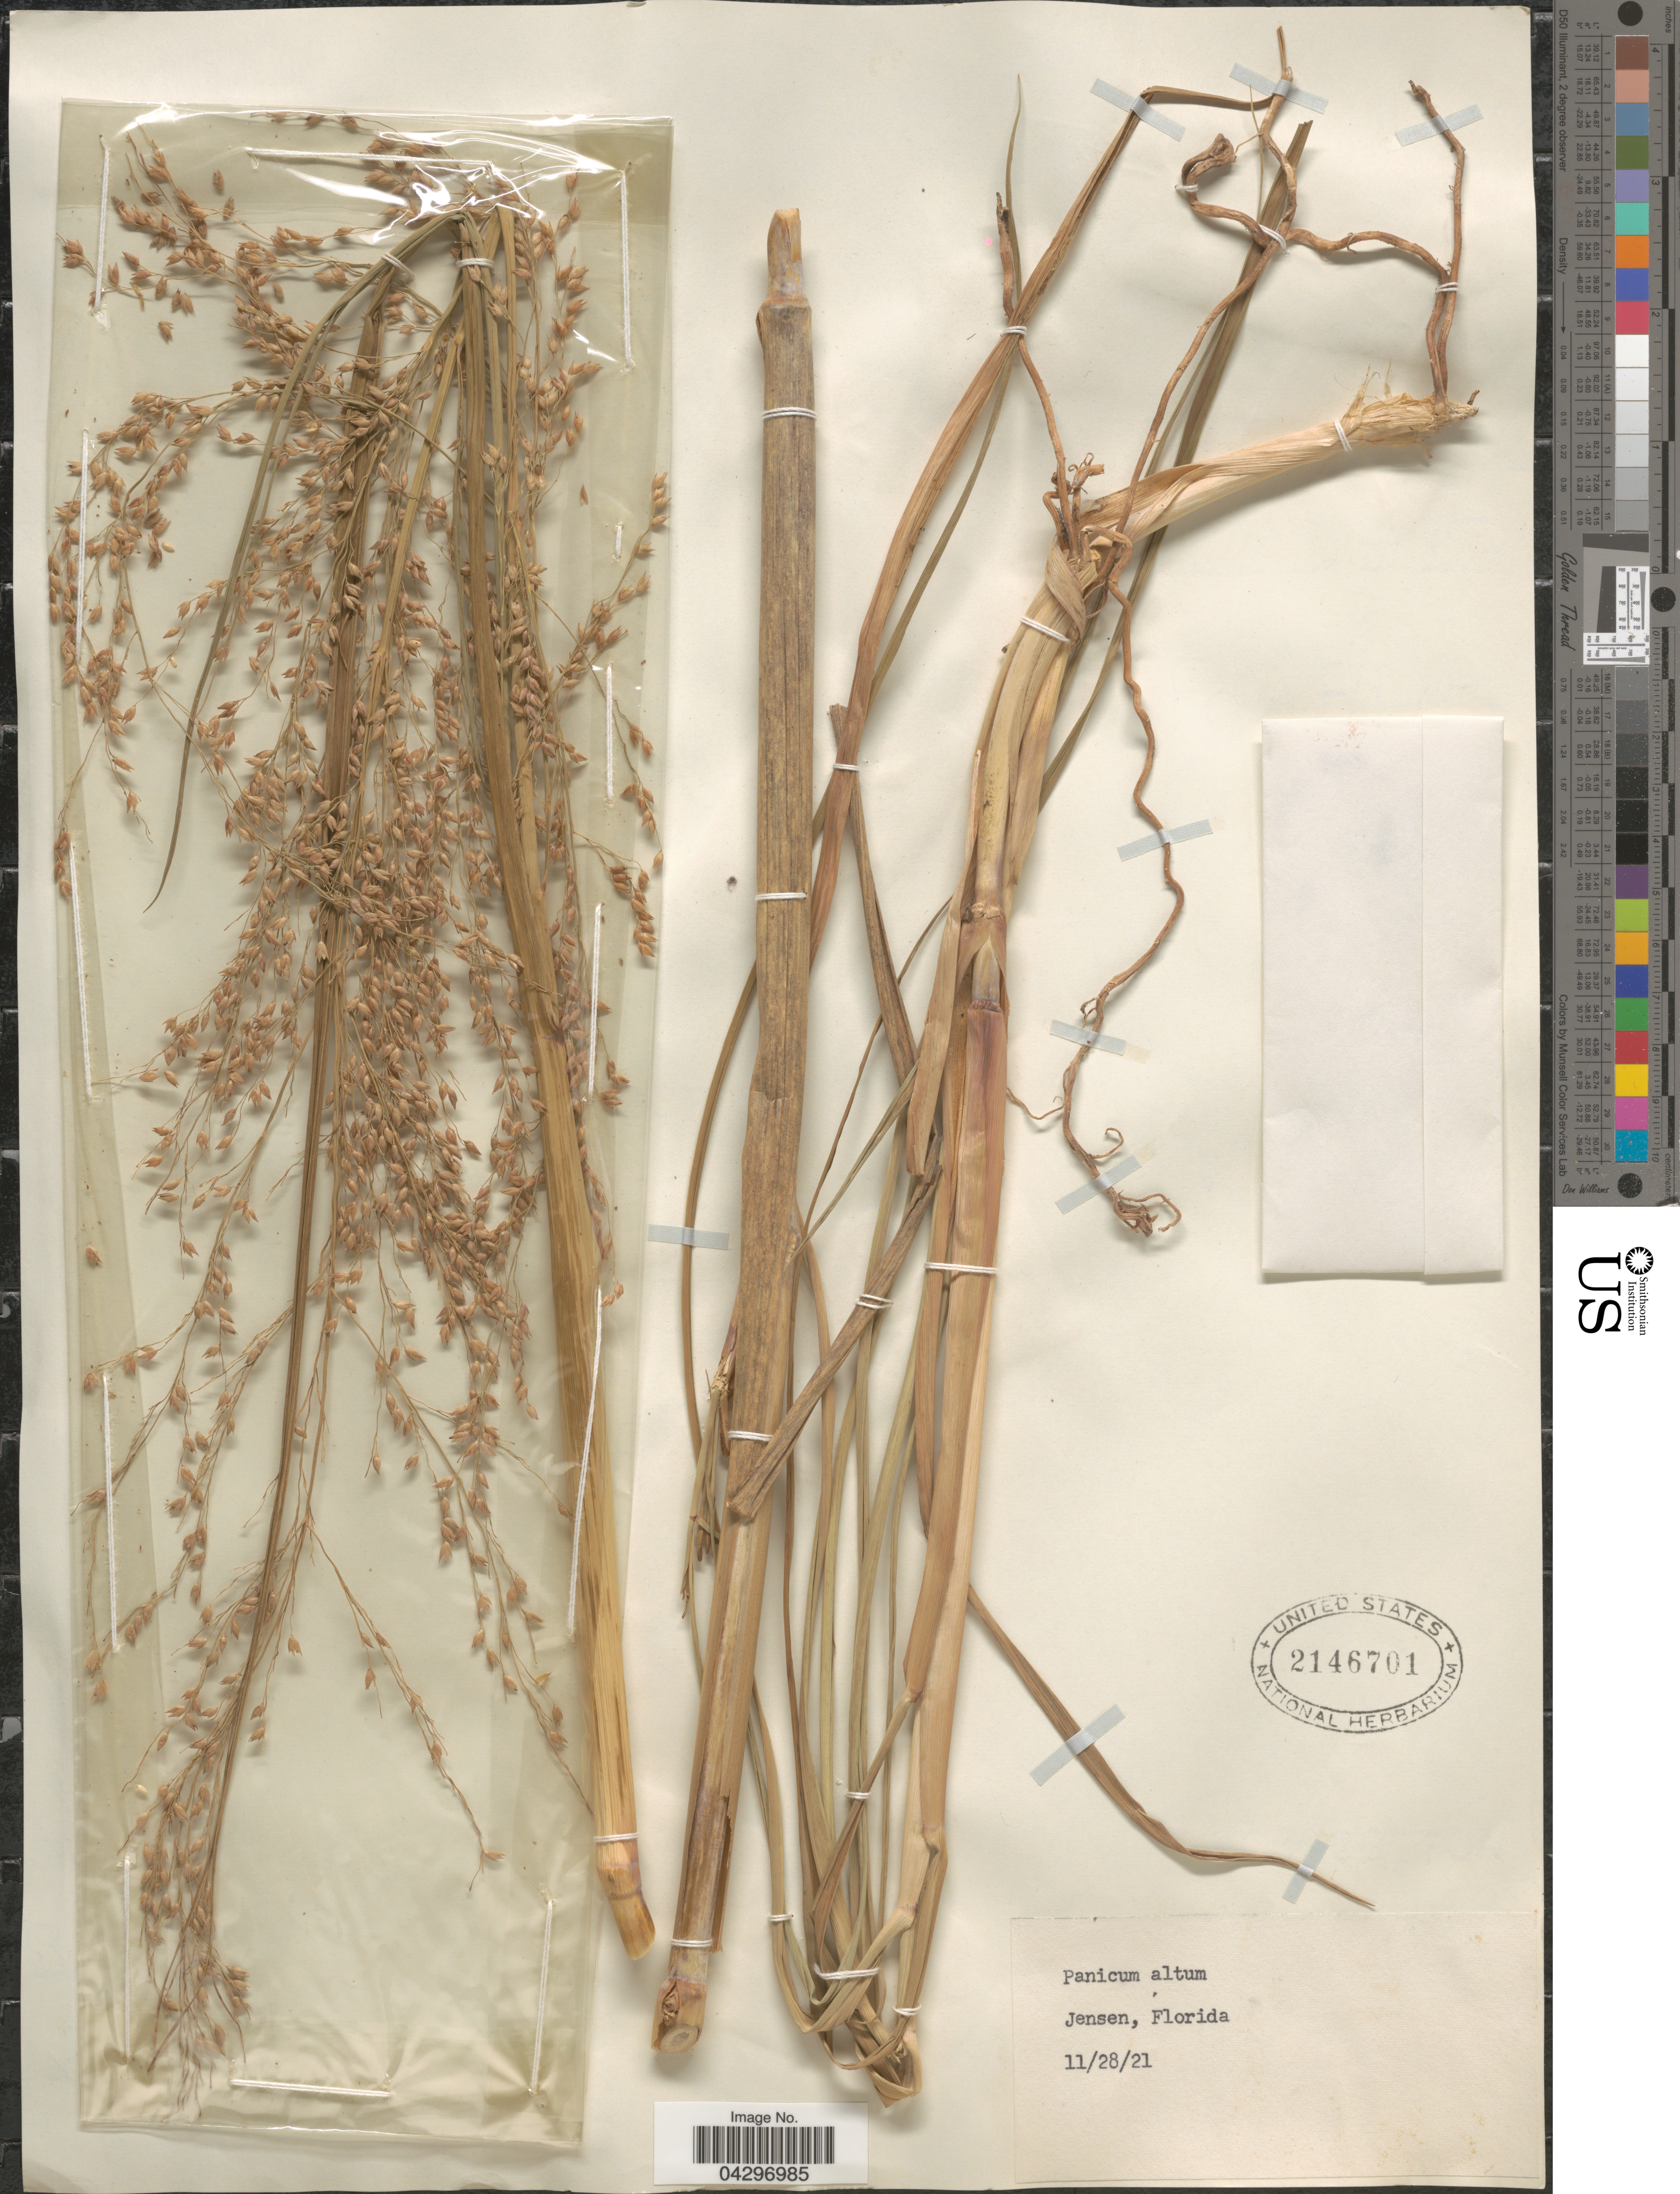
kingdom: Plantae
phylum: Tracheophyta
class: Liliopsida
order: Poales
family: Poaceae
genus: Panicum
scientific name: Panicum altum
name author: Hitchc. & Chase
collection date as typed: Transcribed d/m/y: 28/11/21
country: United States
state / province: Florida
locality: Jensen.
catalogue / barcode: US 2146701